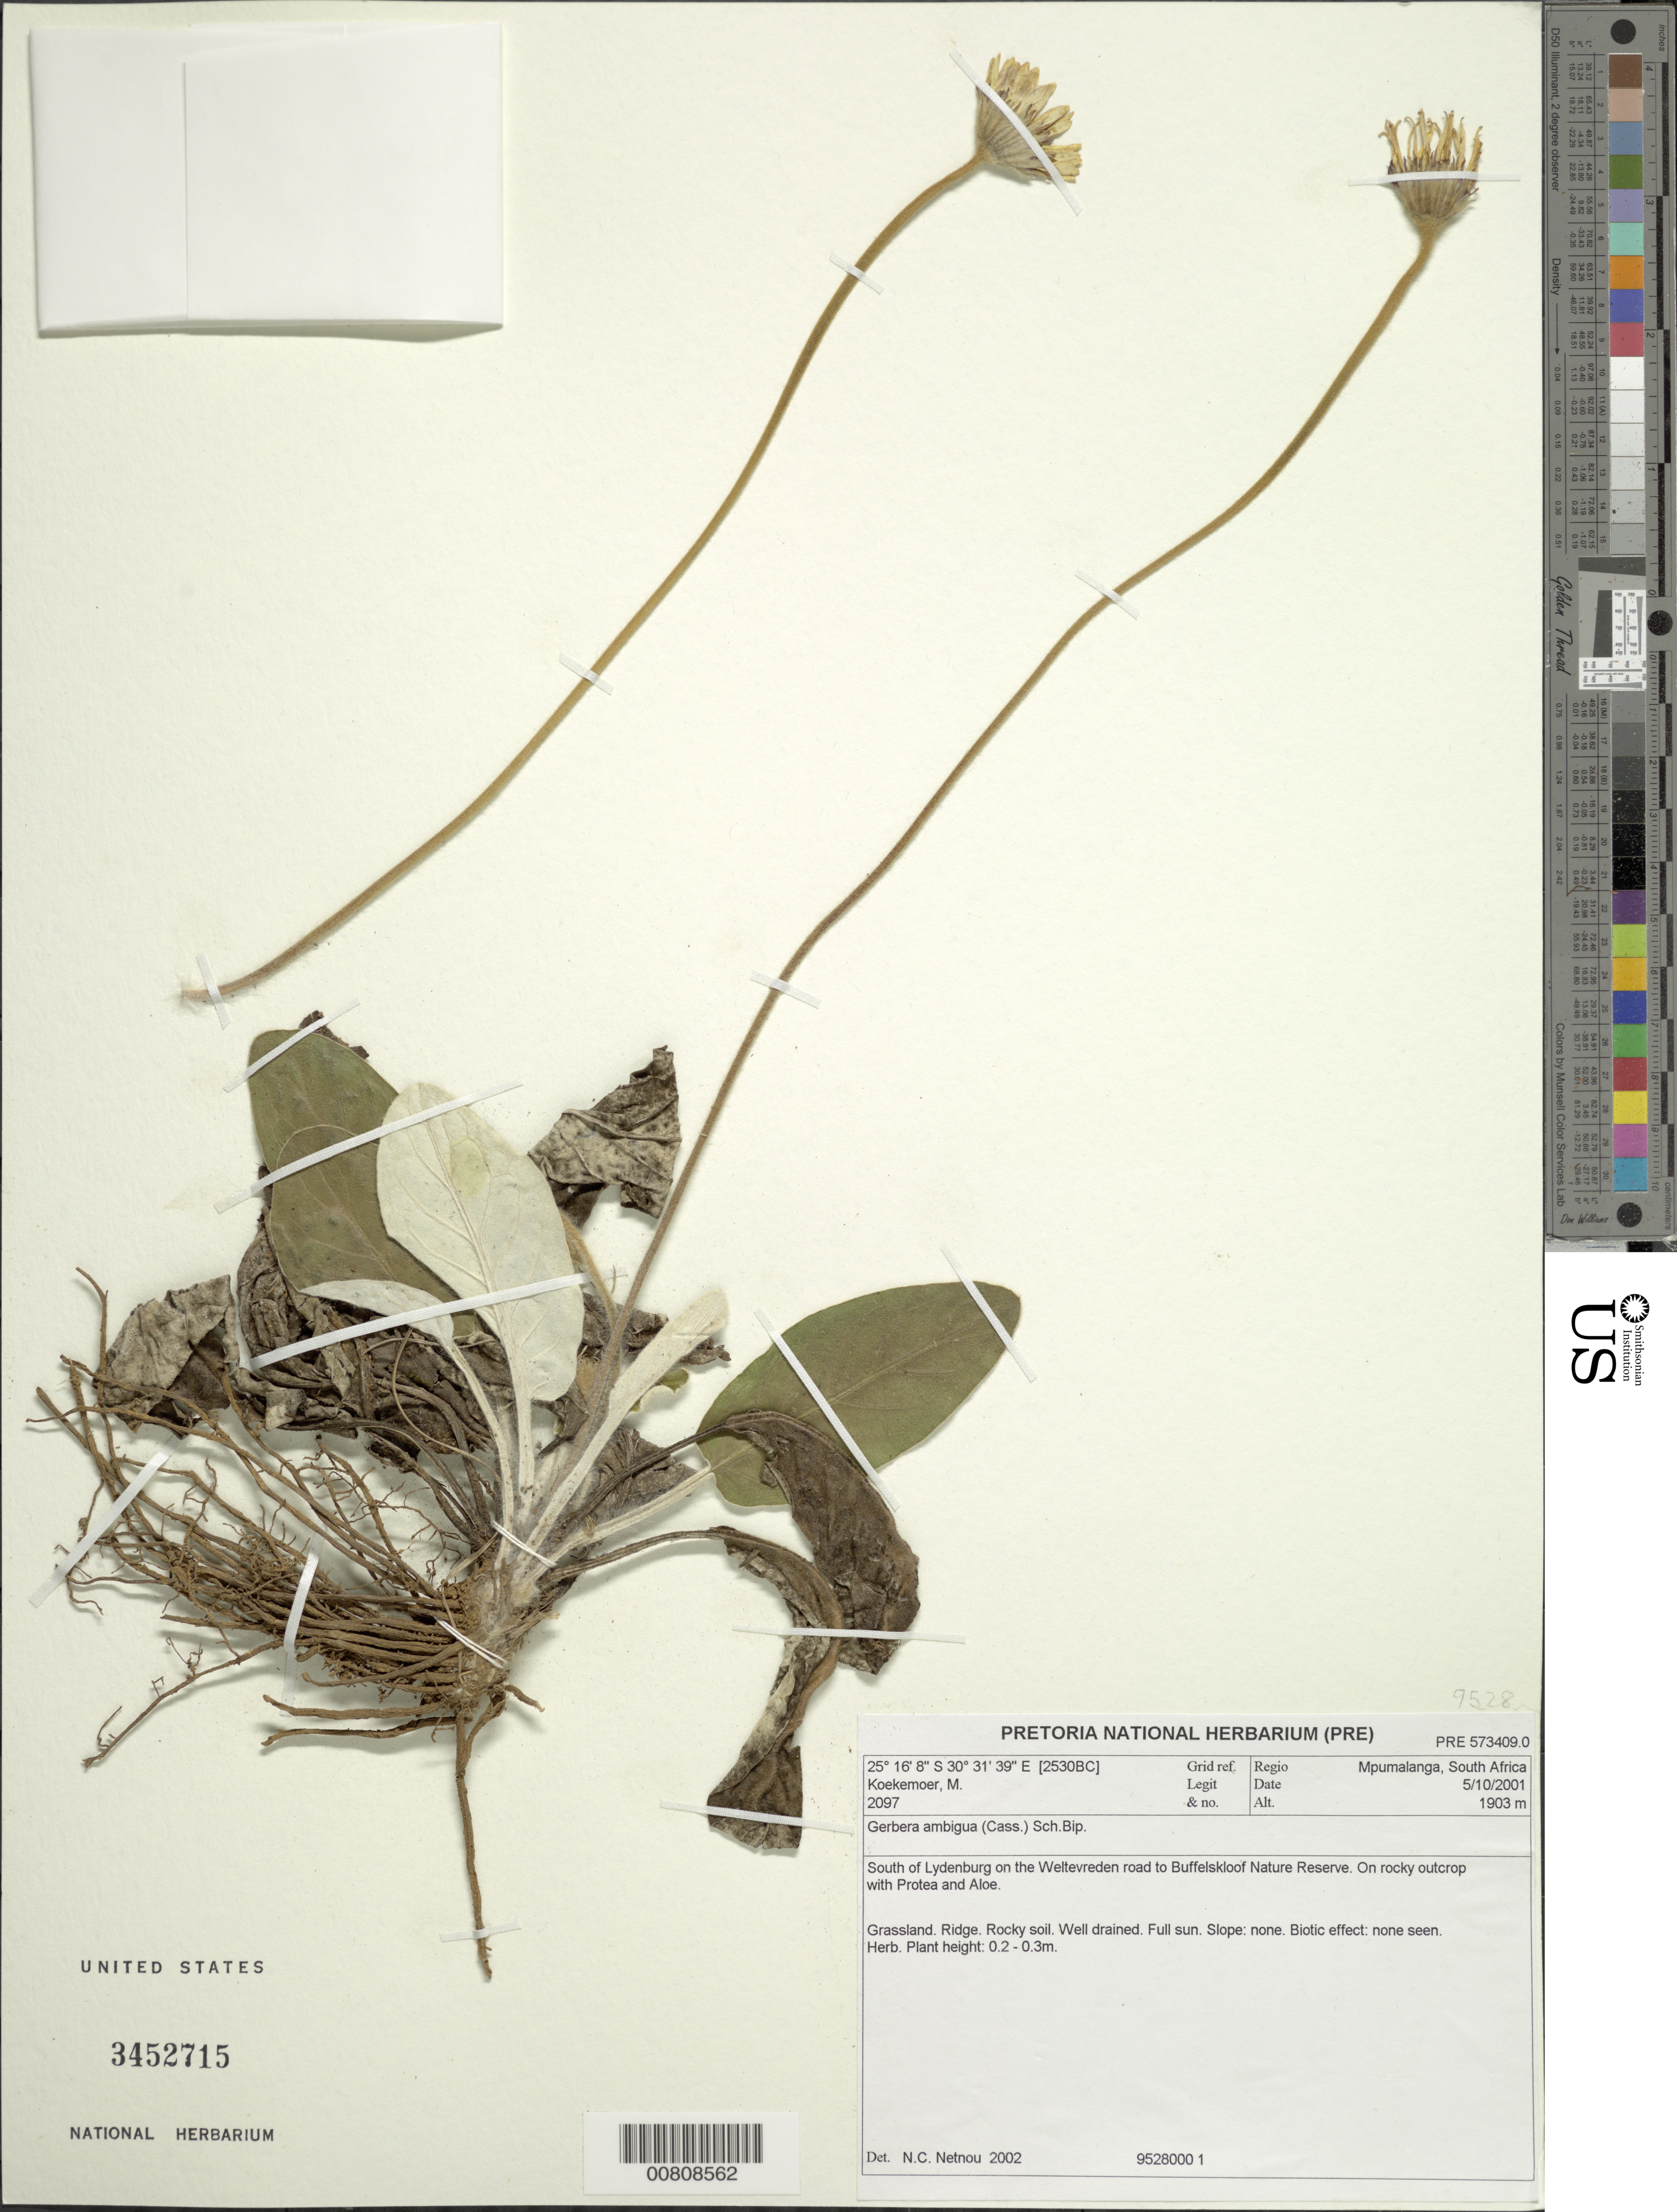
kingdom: Plantae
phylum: Tracheophyta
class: Magnoliopsida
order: Asterales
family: Asteraceae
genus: Gerbera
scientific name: Gerbera ambigua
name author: (Cass.) Sch. Bip.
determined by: Netnou, N. C.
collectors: M. Koekemoer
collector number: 2097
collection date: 2001-10-05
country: South Africa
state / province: Mpumalanga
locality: S of Lydenburg on the Weltevreden road to Buffelskloof Nature Reserve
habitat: Grassland, ridge, rocky soil, well-drained, full sun, slope: none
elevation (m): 1903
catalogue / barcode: US 3452715